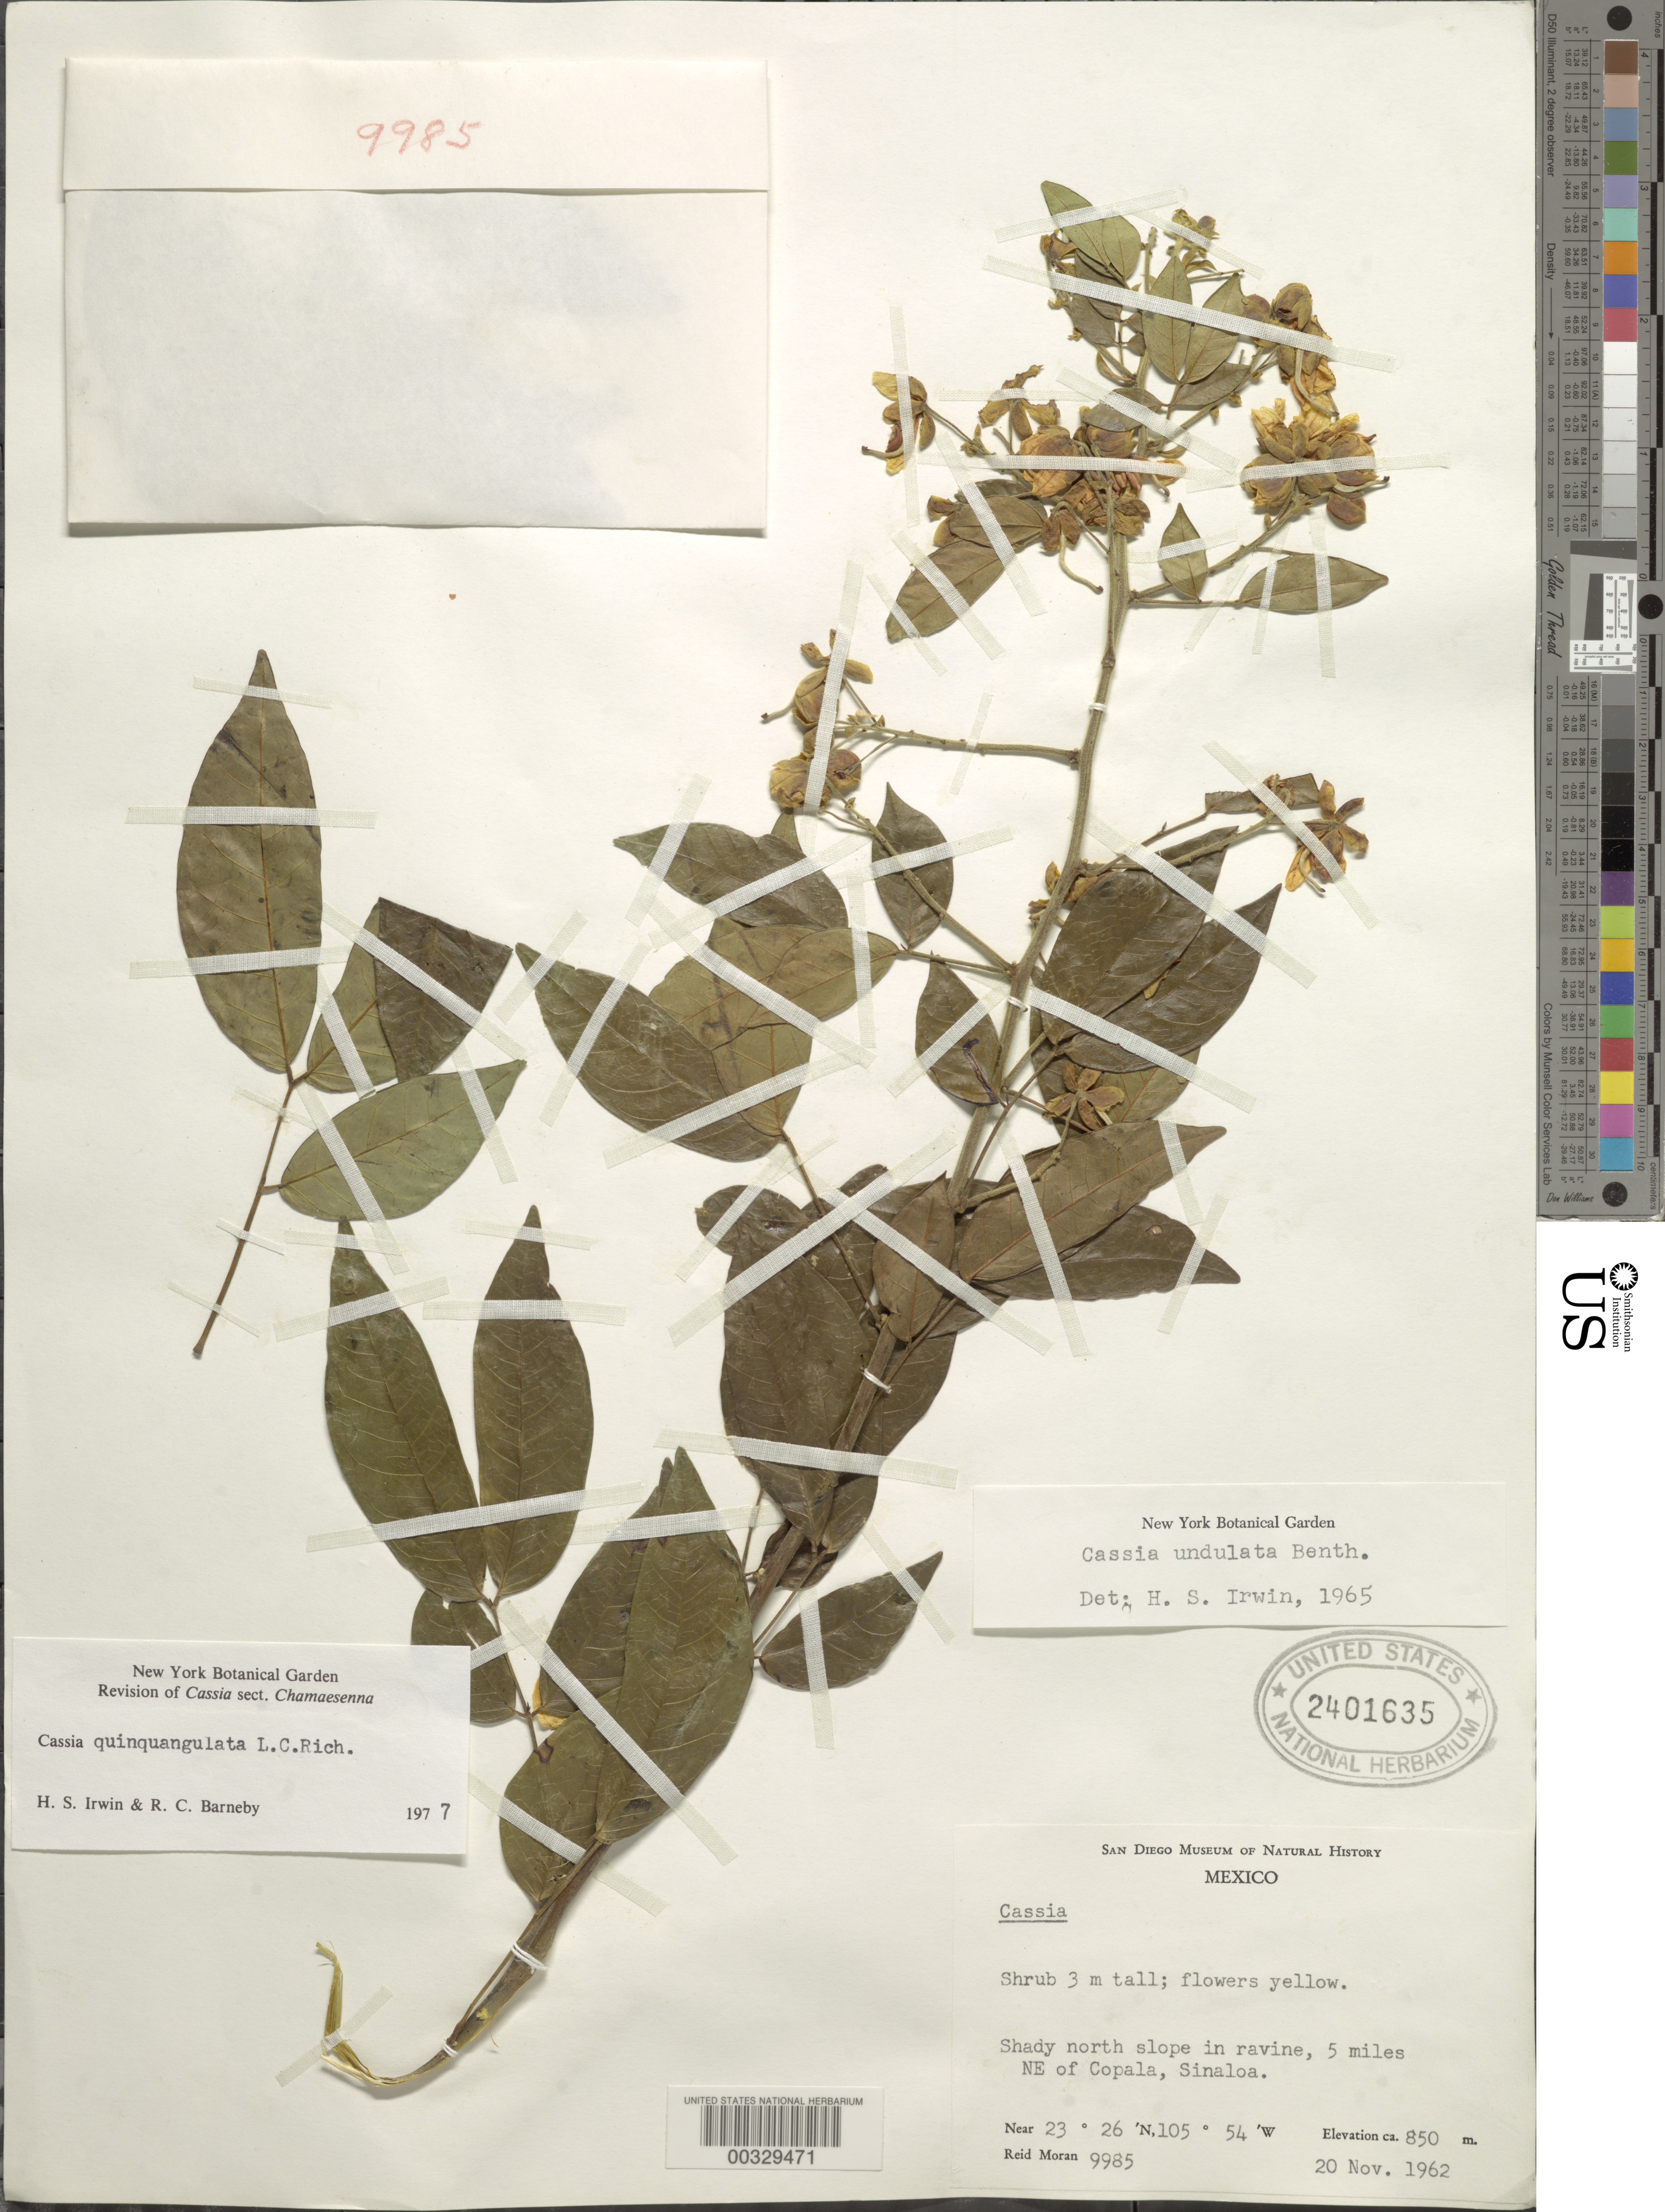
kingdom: Plantae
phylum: Tracheophyta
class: Magnoliopsida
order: Fabales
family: Fabaceae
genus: Senna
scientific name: Senna quinquangulata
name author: (Rich.) H.S. Irwin & Barneby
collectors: R. V. Moran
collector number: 9985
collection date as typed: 20 Nov 1962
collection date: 1962-11-20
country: Mexico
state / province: Sinaloa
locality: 5 mi NE of Copala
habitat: Shady n slope in ravine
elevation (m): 850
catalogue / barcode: US 2401635